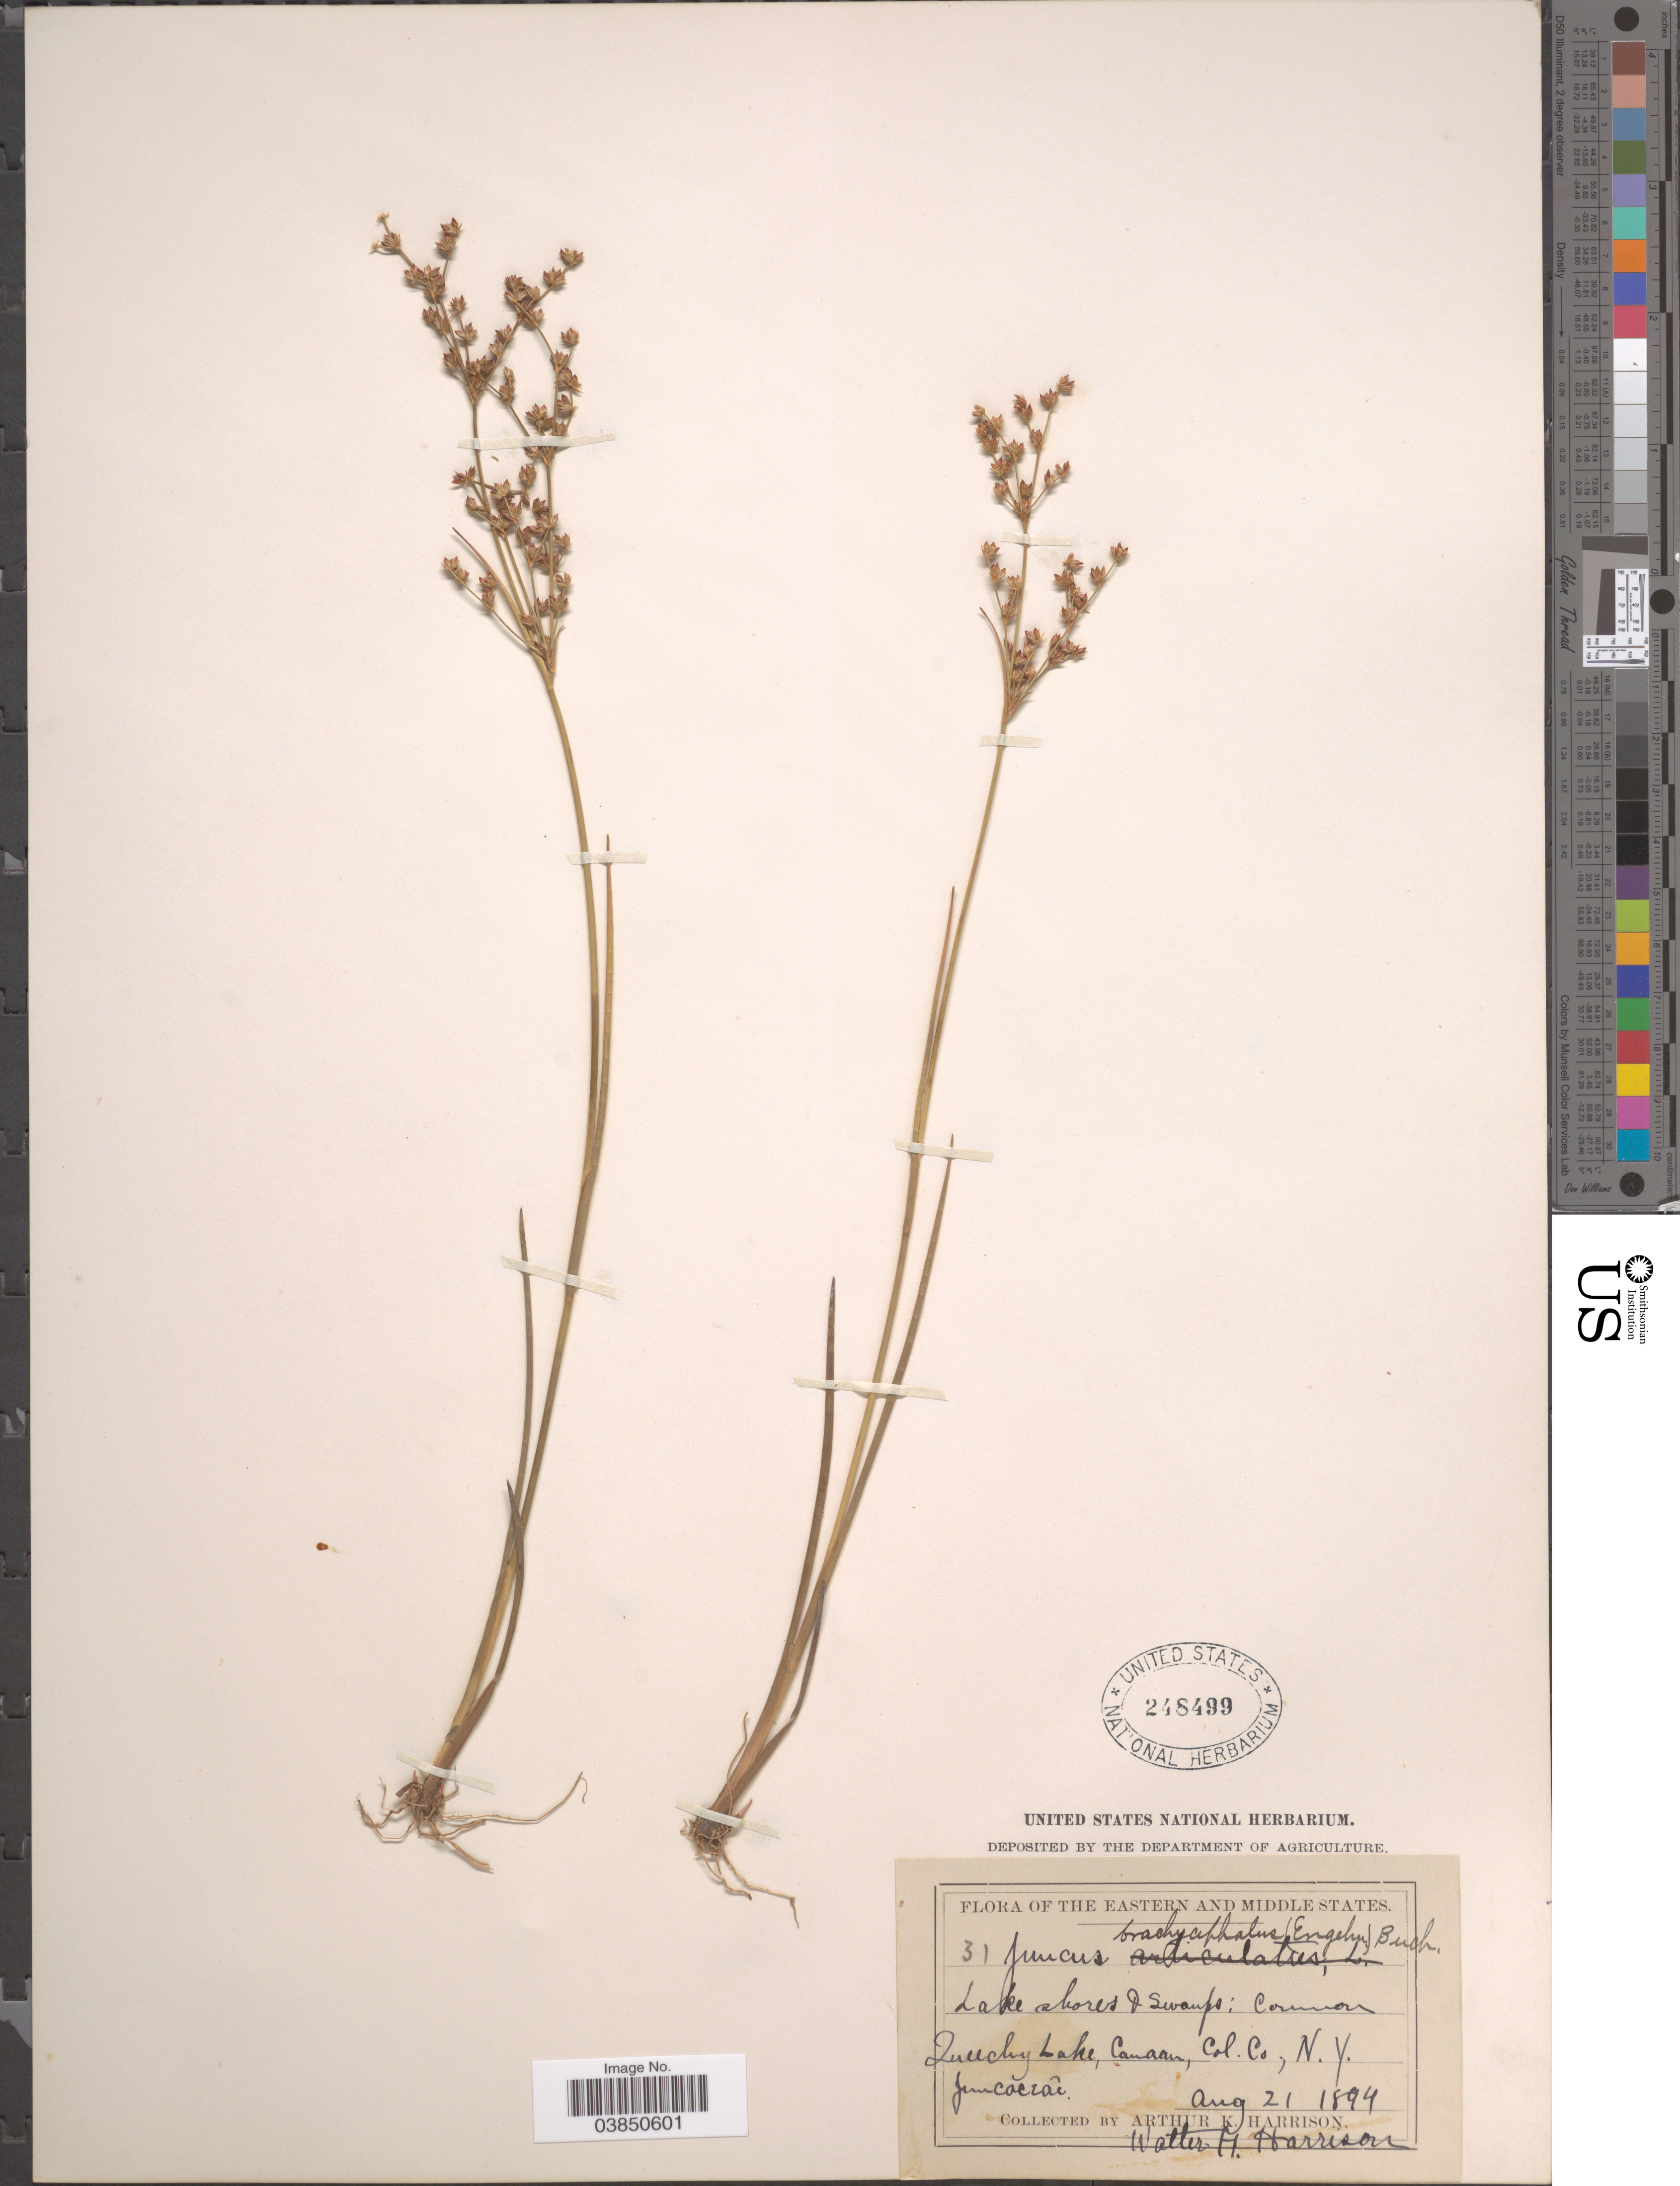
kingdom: Plantae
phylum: Tracheophyta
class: Liliopsida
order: Poales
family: Juncaceae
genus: Juncus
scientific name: Juncus brachycephalus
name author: (Engelm.) Buchenau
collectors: A. K. Harrison & W. H. Harrison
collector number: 31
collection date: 1894-08-21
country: United States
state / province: New York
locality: The Eastern and Middle States. Queechy Lake, Canaan, Col. Co.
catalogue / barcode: US 248499